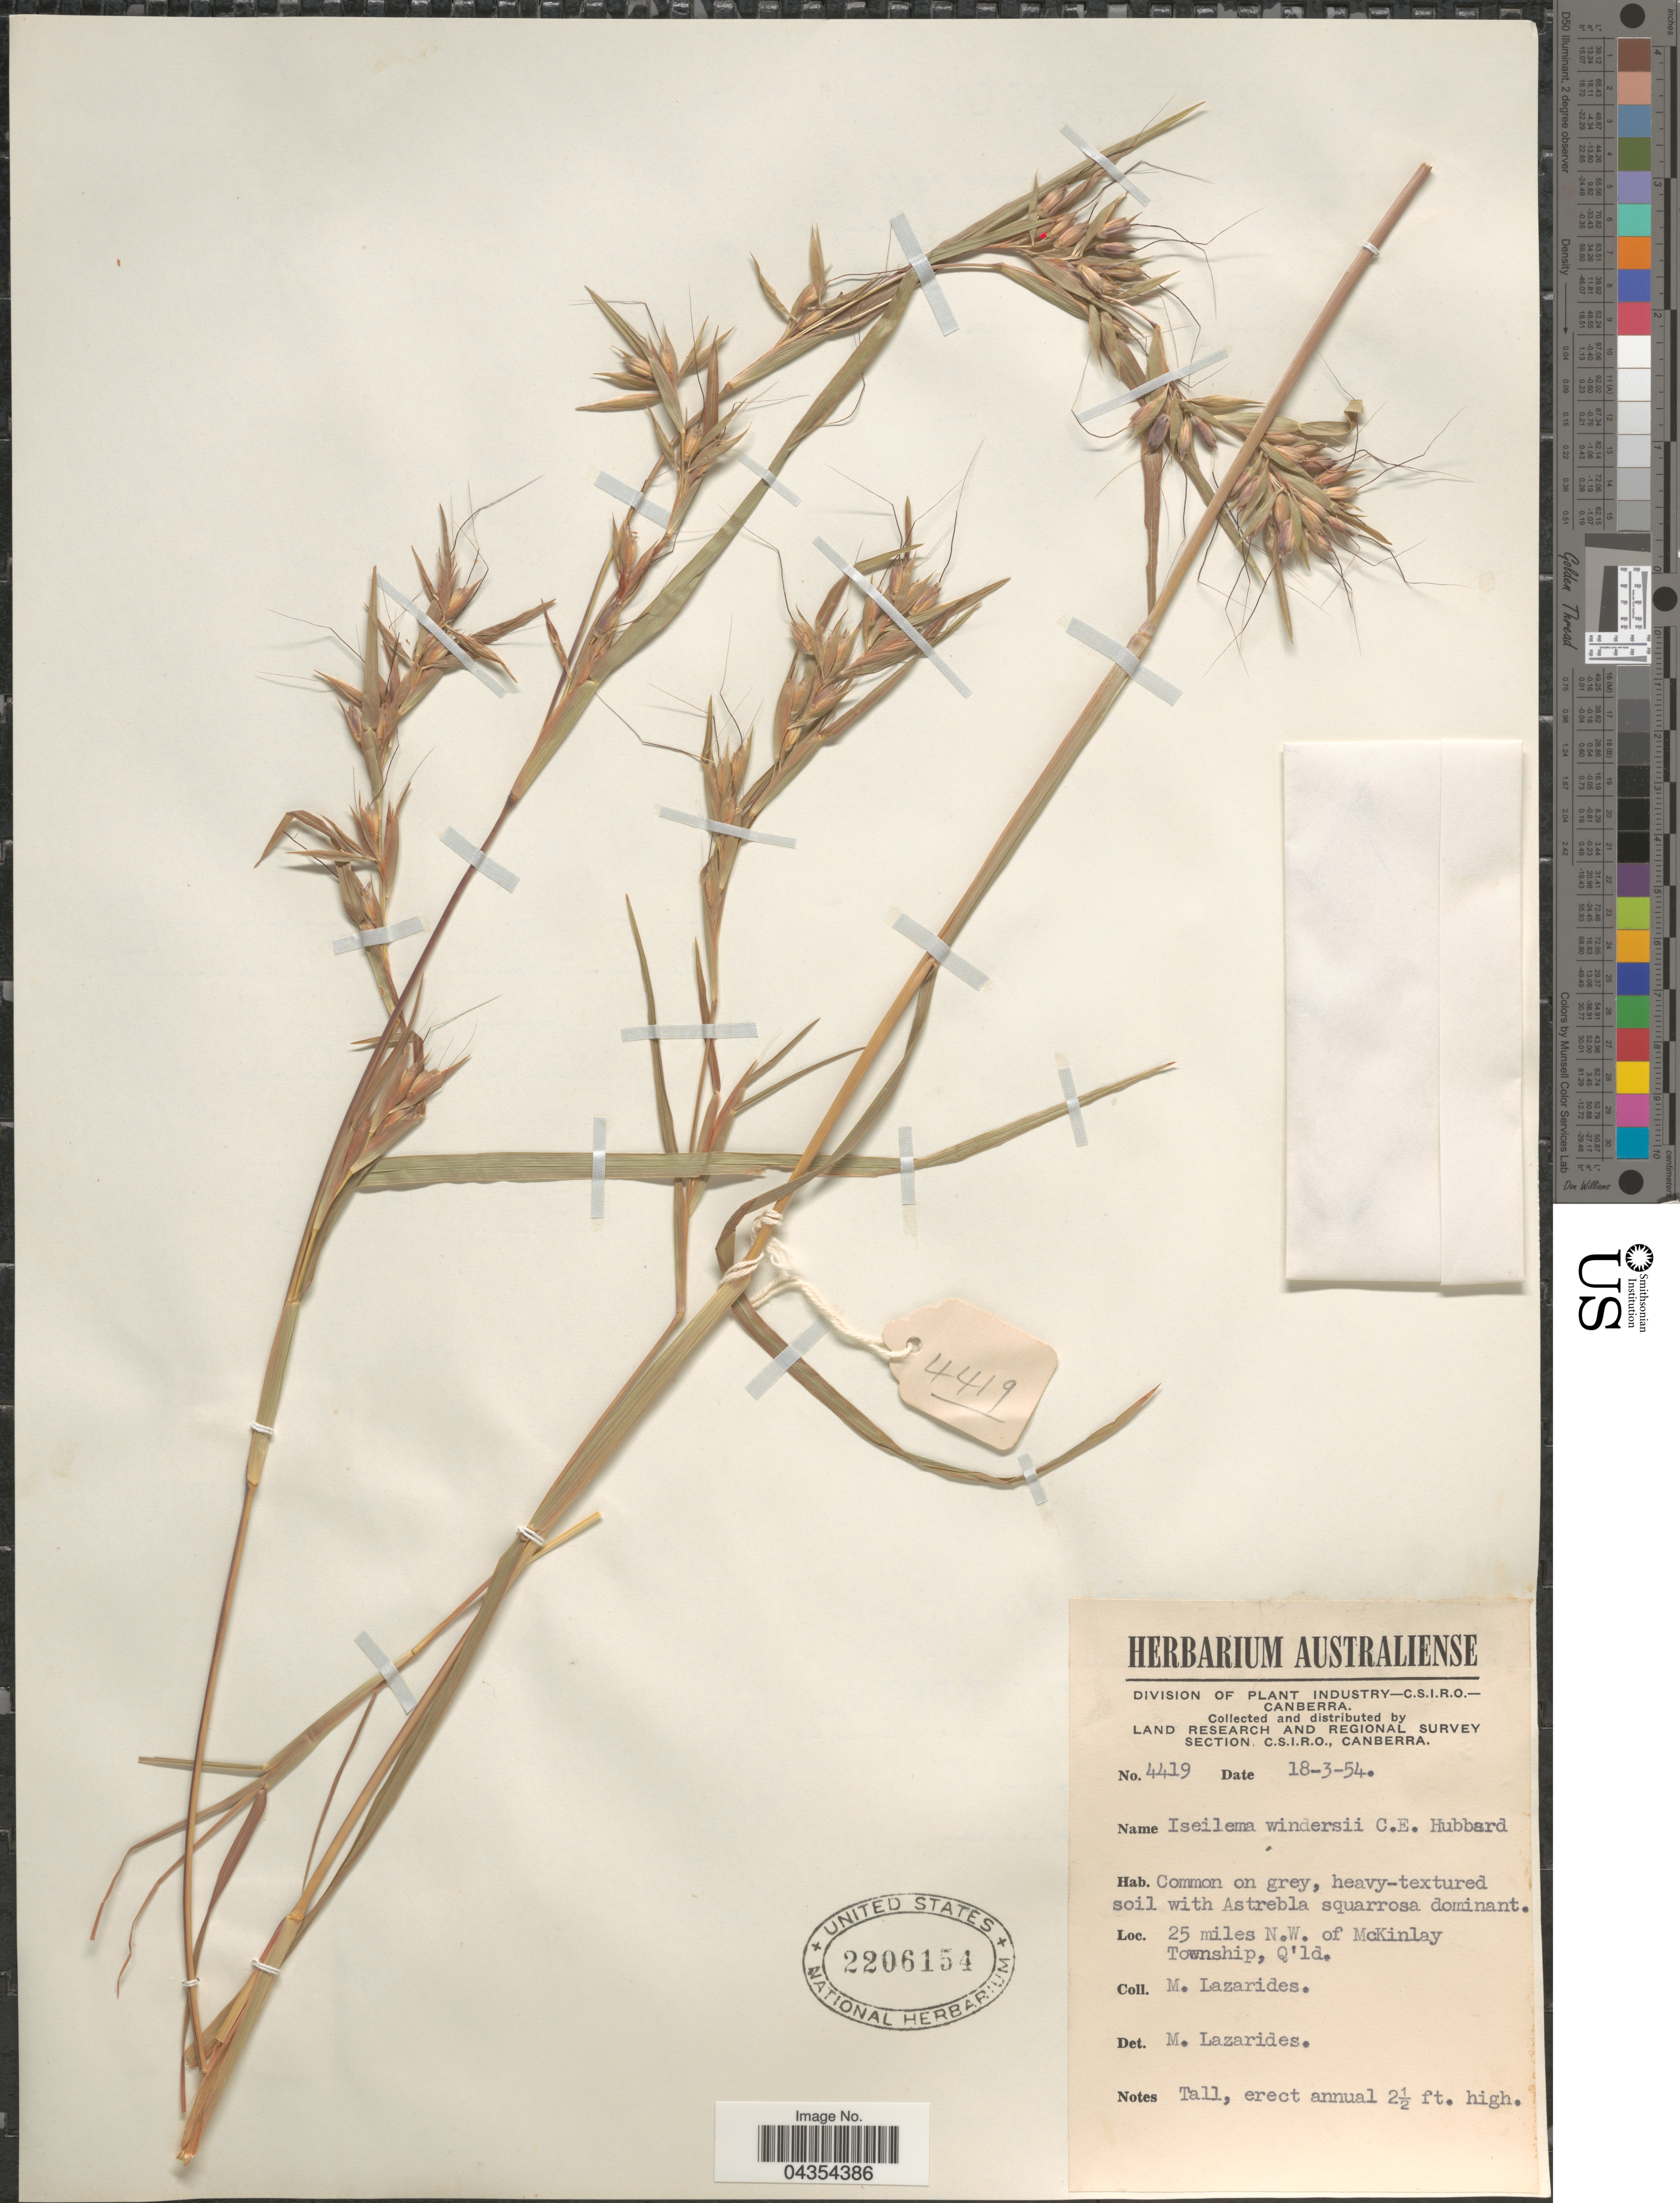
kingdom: Plantae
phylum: Tracheophyta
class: Liliopsida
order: Poales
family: Poaceae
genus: Iseilema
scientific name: Iseilema windersii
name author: C.E. Hubb.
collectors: M. Lazarides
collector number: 4419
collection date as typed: Transcribed d/m/y: 18/3/54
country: Australia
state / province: Queensland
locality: Land Research and Regional Survey Section. 25 miles N.W. of McKinlay Township, Q'ld.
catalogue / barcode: US 2206154